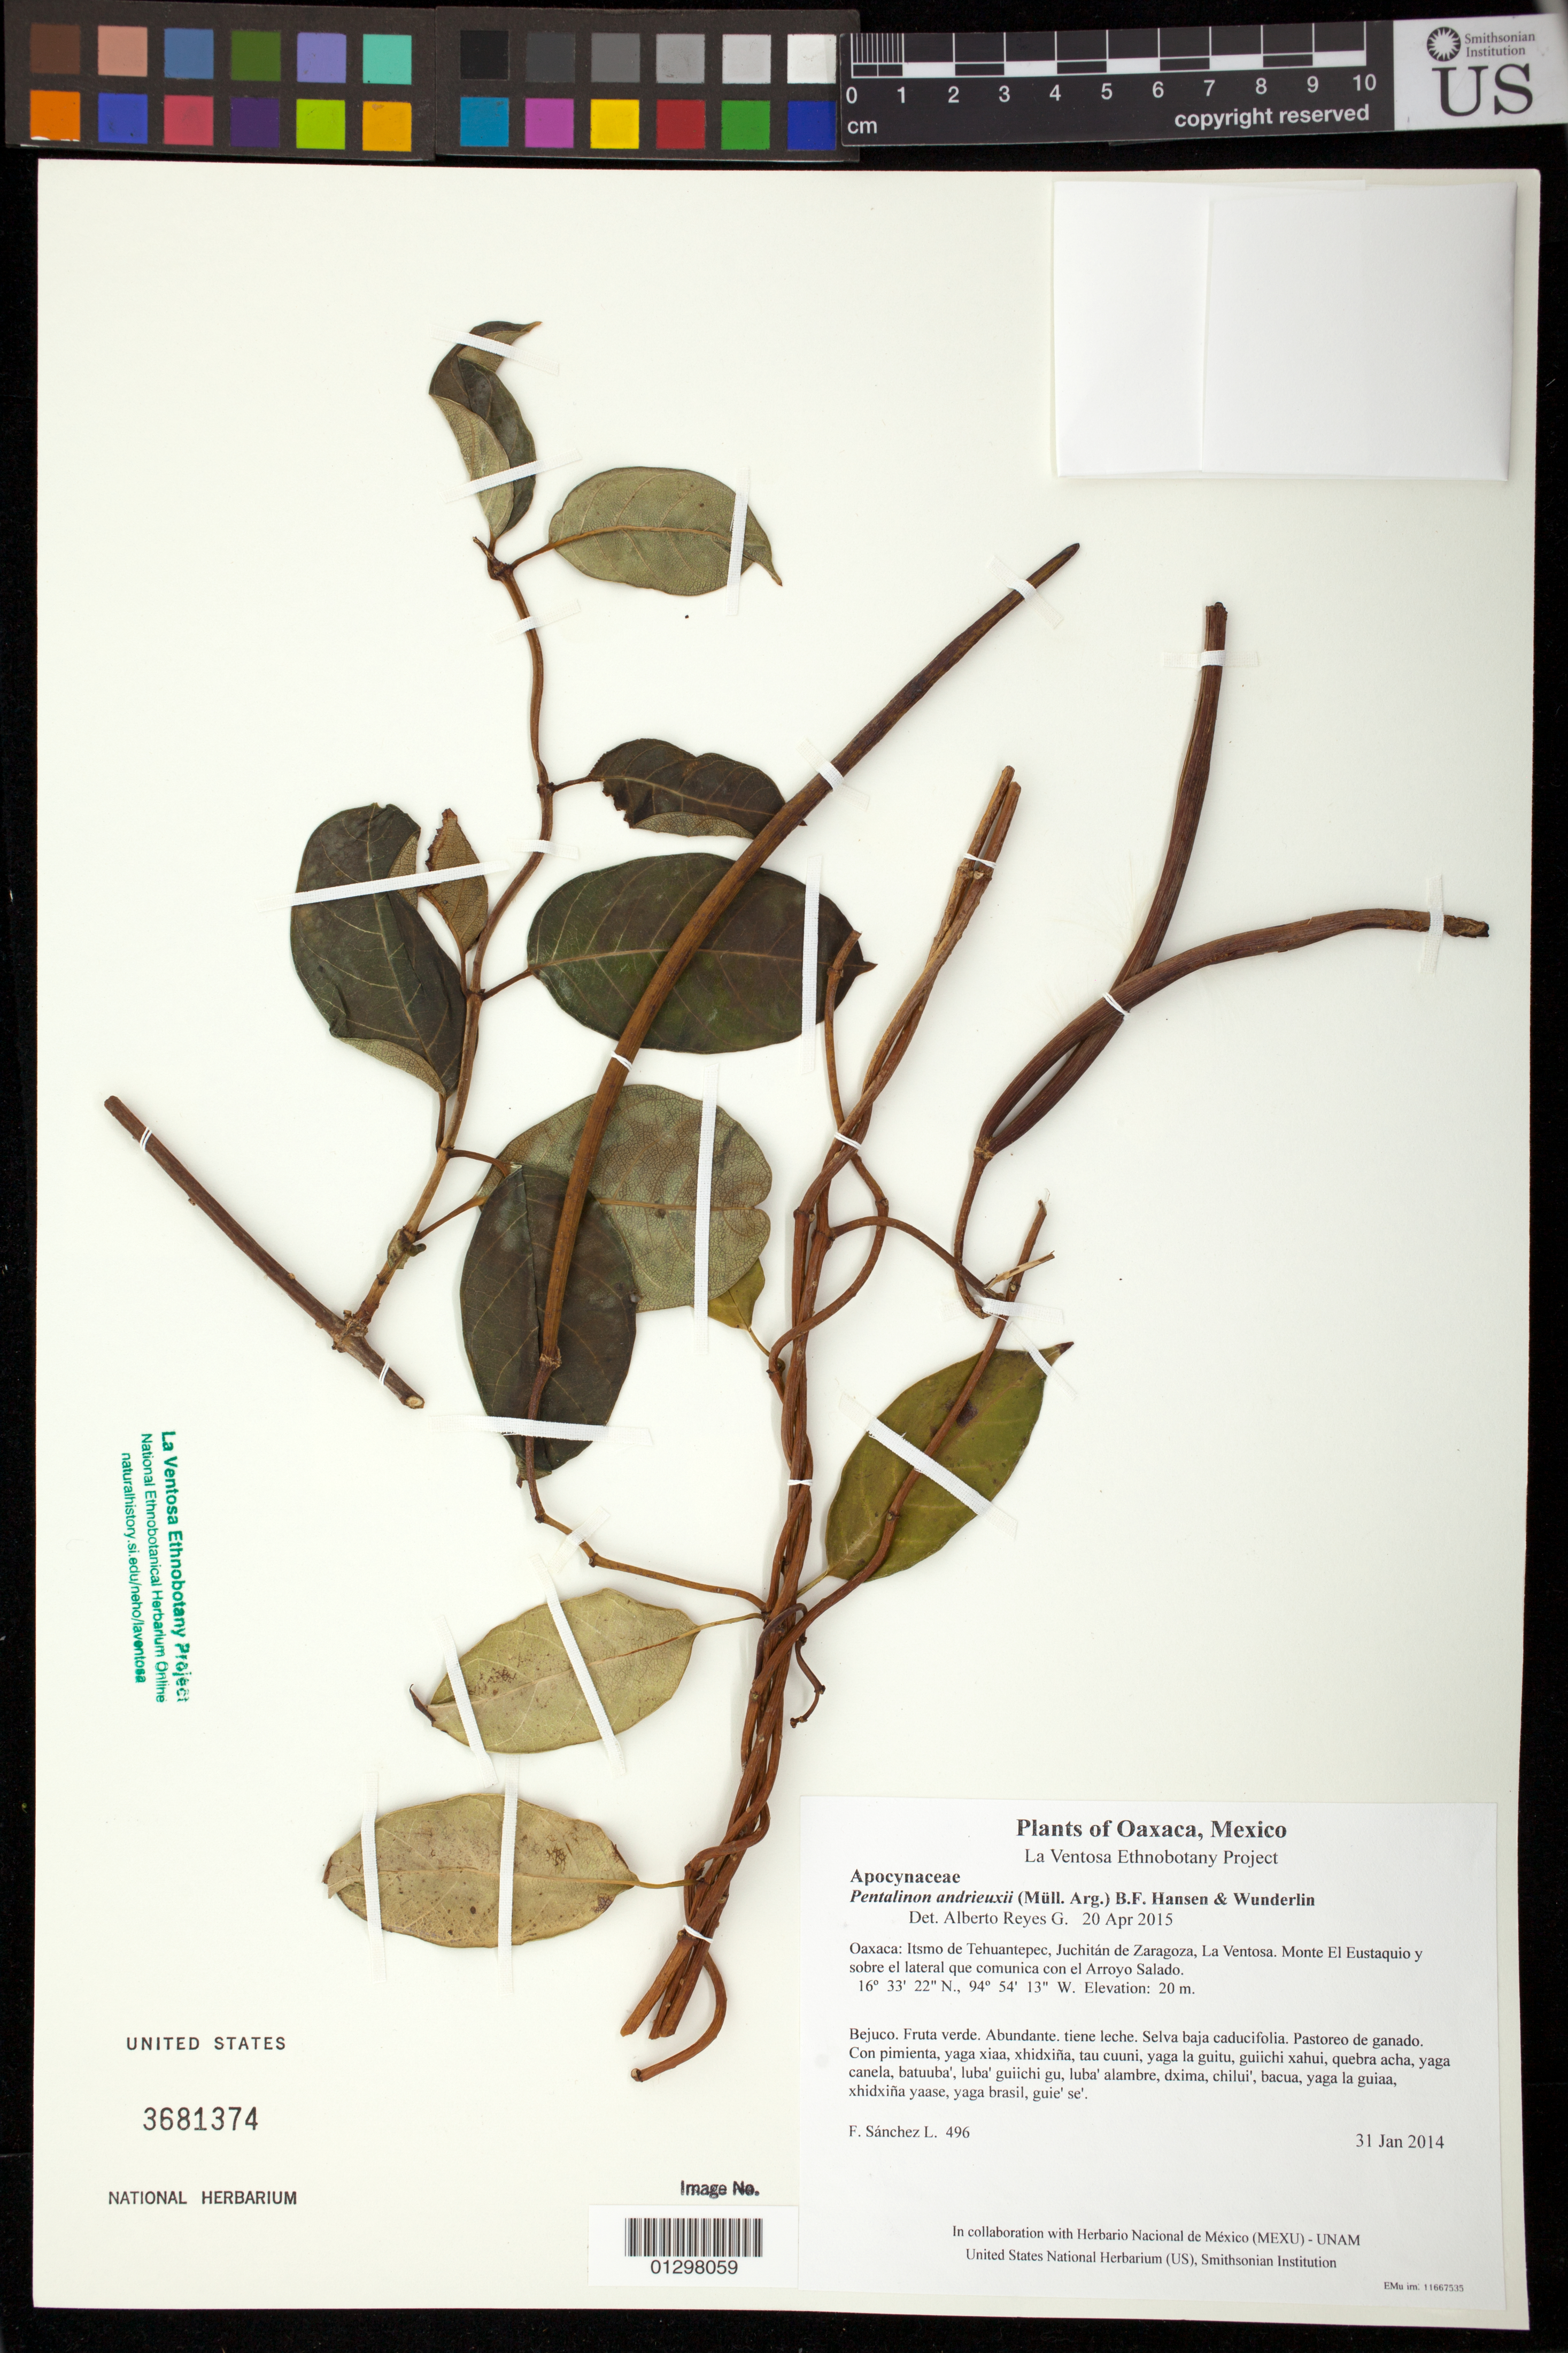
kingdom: Plantae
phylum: Tracheophyta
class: Magnoliopsida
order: Gentianales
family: Apocynaceae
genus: Urechites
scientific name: Urechites andrieuxii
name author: Müll. Arg.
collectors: F. Sánchez L.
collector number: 496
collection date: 2014-01-31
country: Mexico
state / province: Oaxaca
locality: Itsmo de Tehuantepec, Juchitán de Zaragoza, La Ventosa. Monte El Eustaquio y sobre el lateral que comunica con el Arroyo Salado.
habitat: Selva baja caducifolia. Pastoreo de ganado.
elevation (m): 20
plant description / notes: JEBOT, MEXU, SERO, US; Luba'. Cuaananaxhi naga'. Stale.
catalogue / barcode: US 3681374